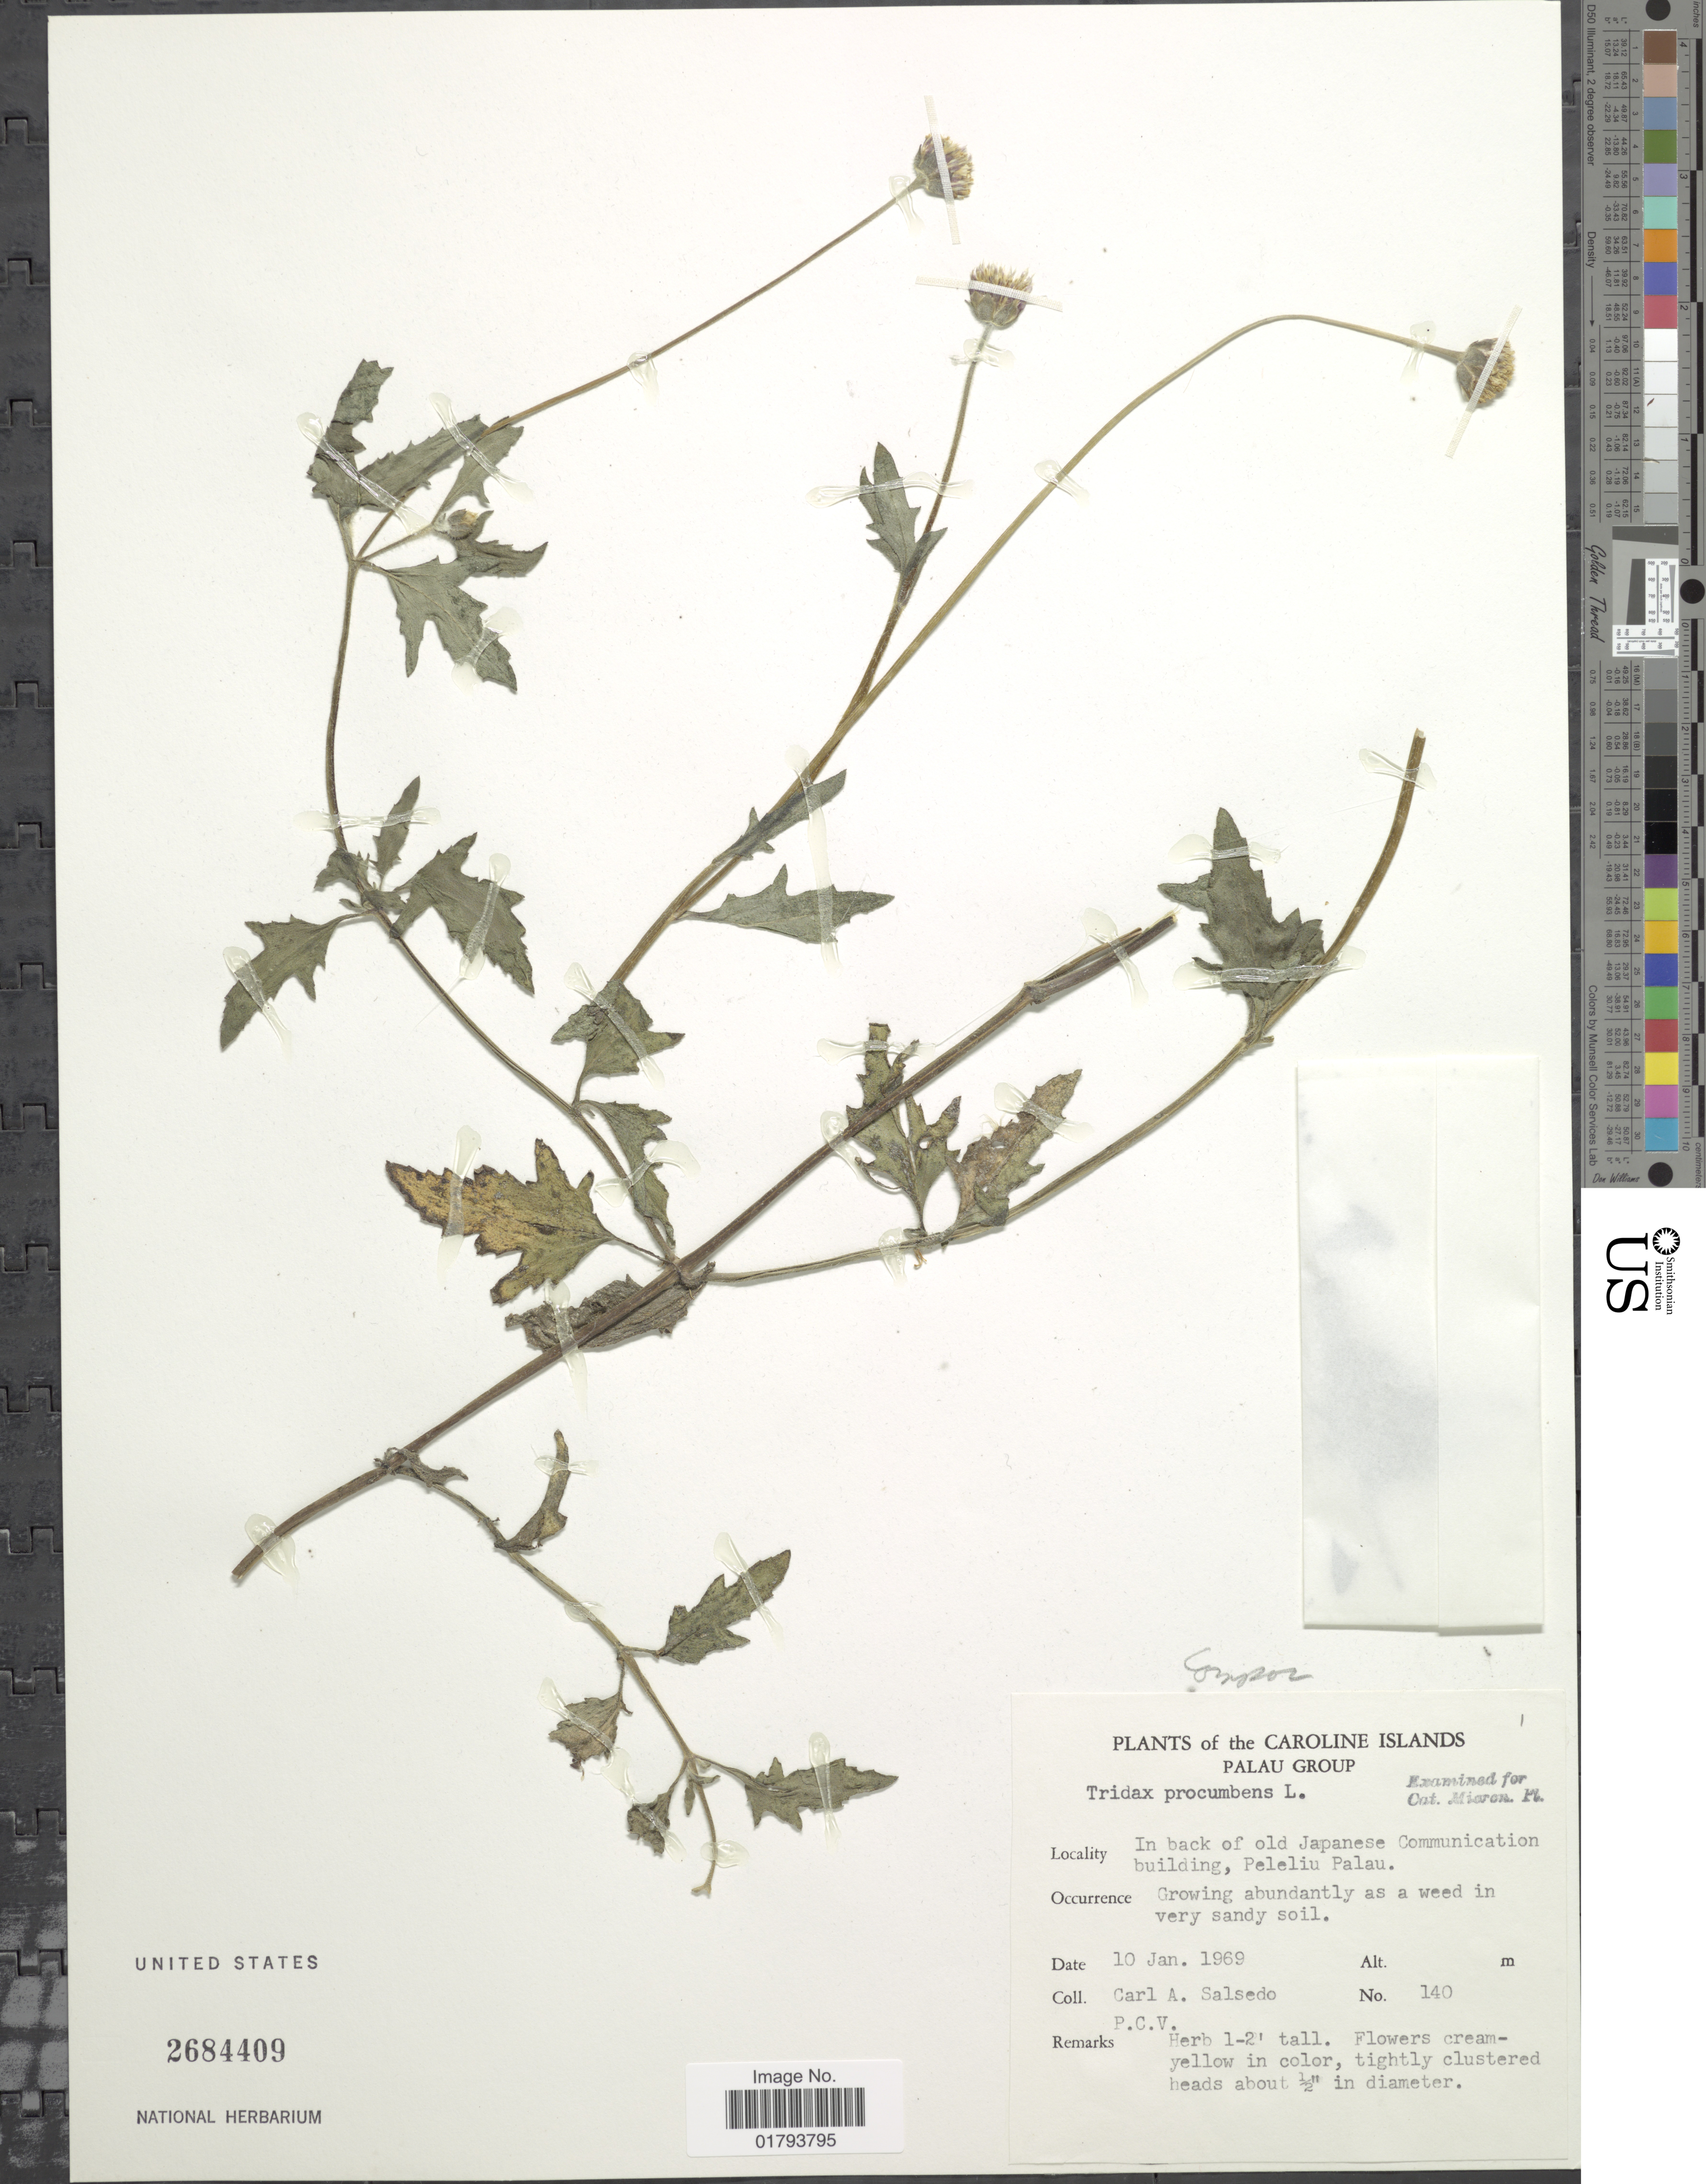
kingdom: Plantae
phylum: Tracheophyta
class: Magnoliopsida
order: Asterales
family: Asteraceae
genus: Tridax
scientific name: Tridax procumbens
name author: L.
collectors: C.A. Salsedo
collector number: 140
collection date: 1969-01-10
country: Palau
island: Beliliou [Peleliu]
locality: In back of old Japanese Communication building, Peleliu Palau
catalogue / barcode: US 2684409